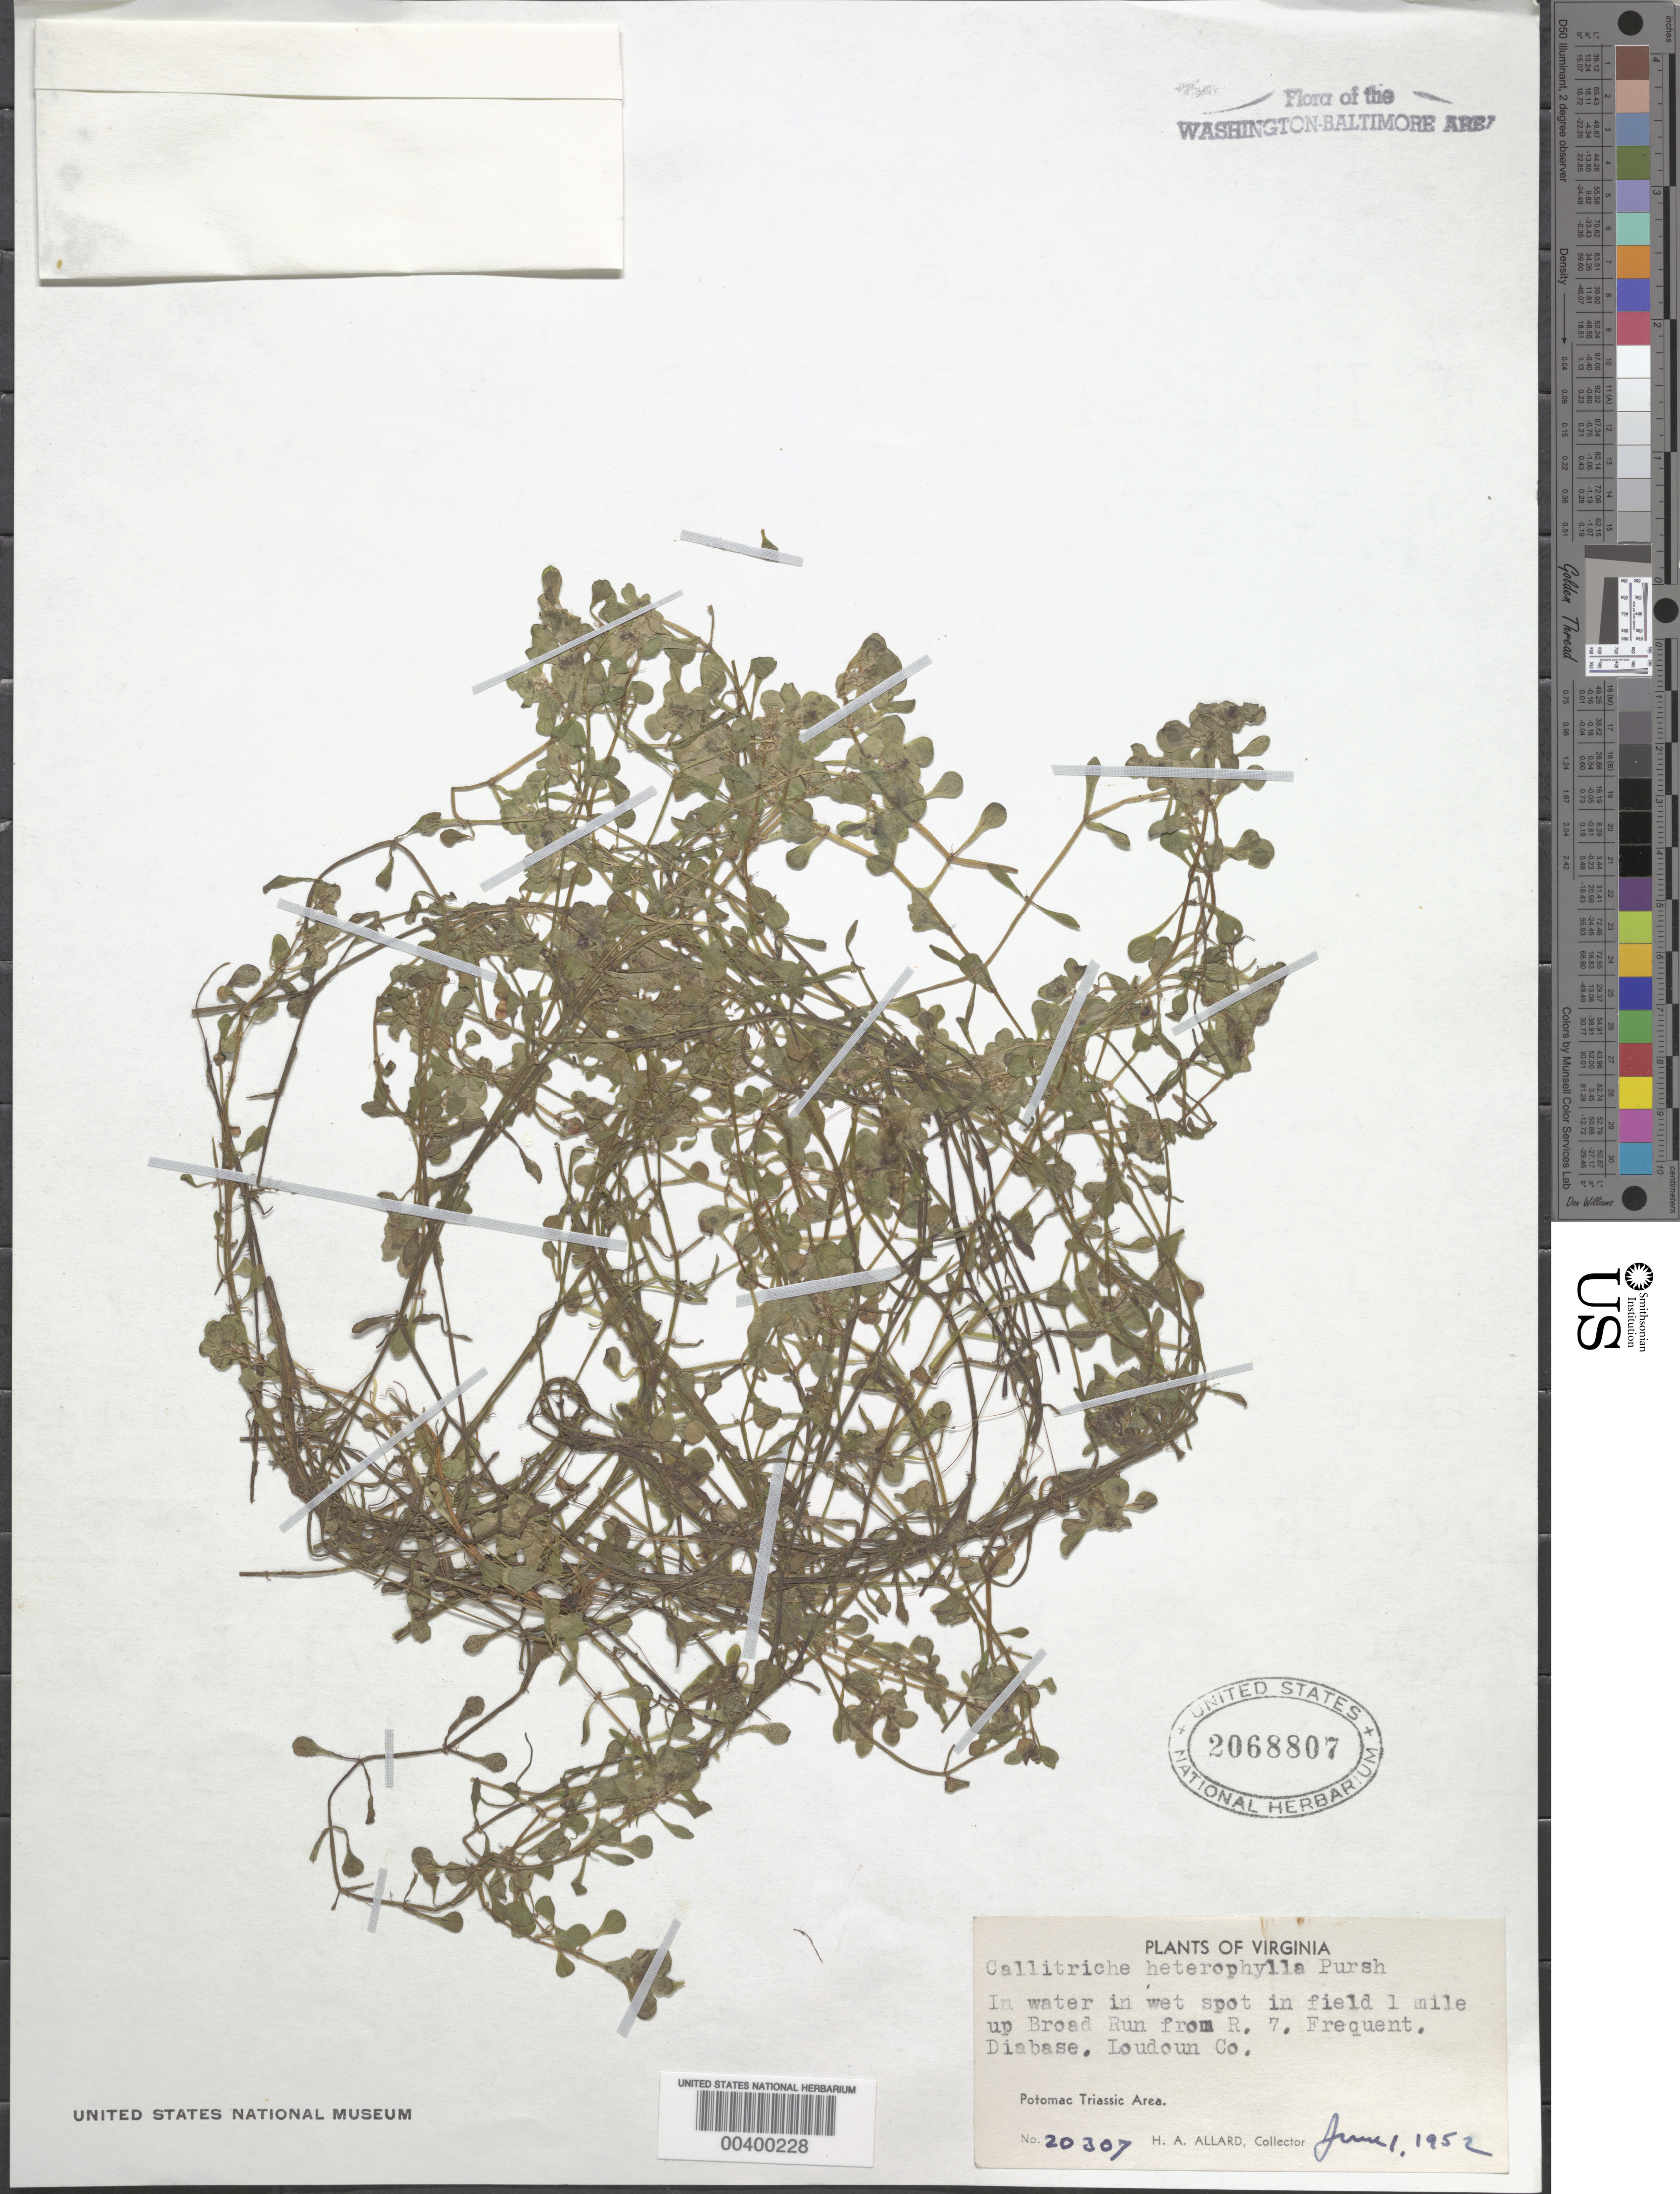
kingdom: Plantae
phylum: Tracheophyta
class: Magnoliopsida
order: Lamiales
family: Plantaginaceae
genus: Callitriche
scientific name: Callitriche heterophylla Pursh emend. Darby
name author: Pursh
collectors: H. A. Allard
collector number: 20307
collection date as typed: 01 Jun 1952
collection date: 1952-06-01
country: United States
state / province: Virginia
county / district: Loudoun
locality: Upstream from Route 7 on Broad Run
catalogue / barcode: US 2068807